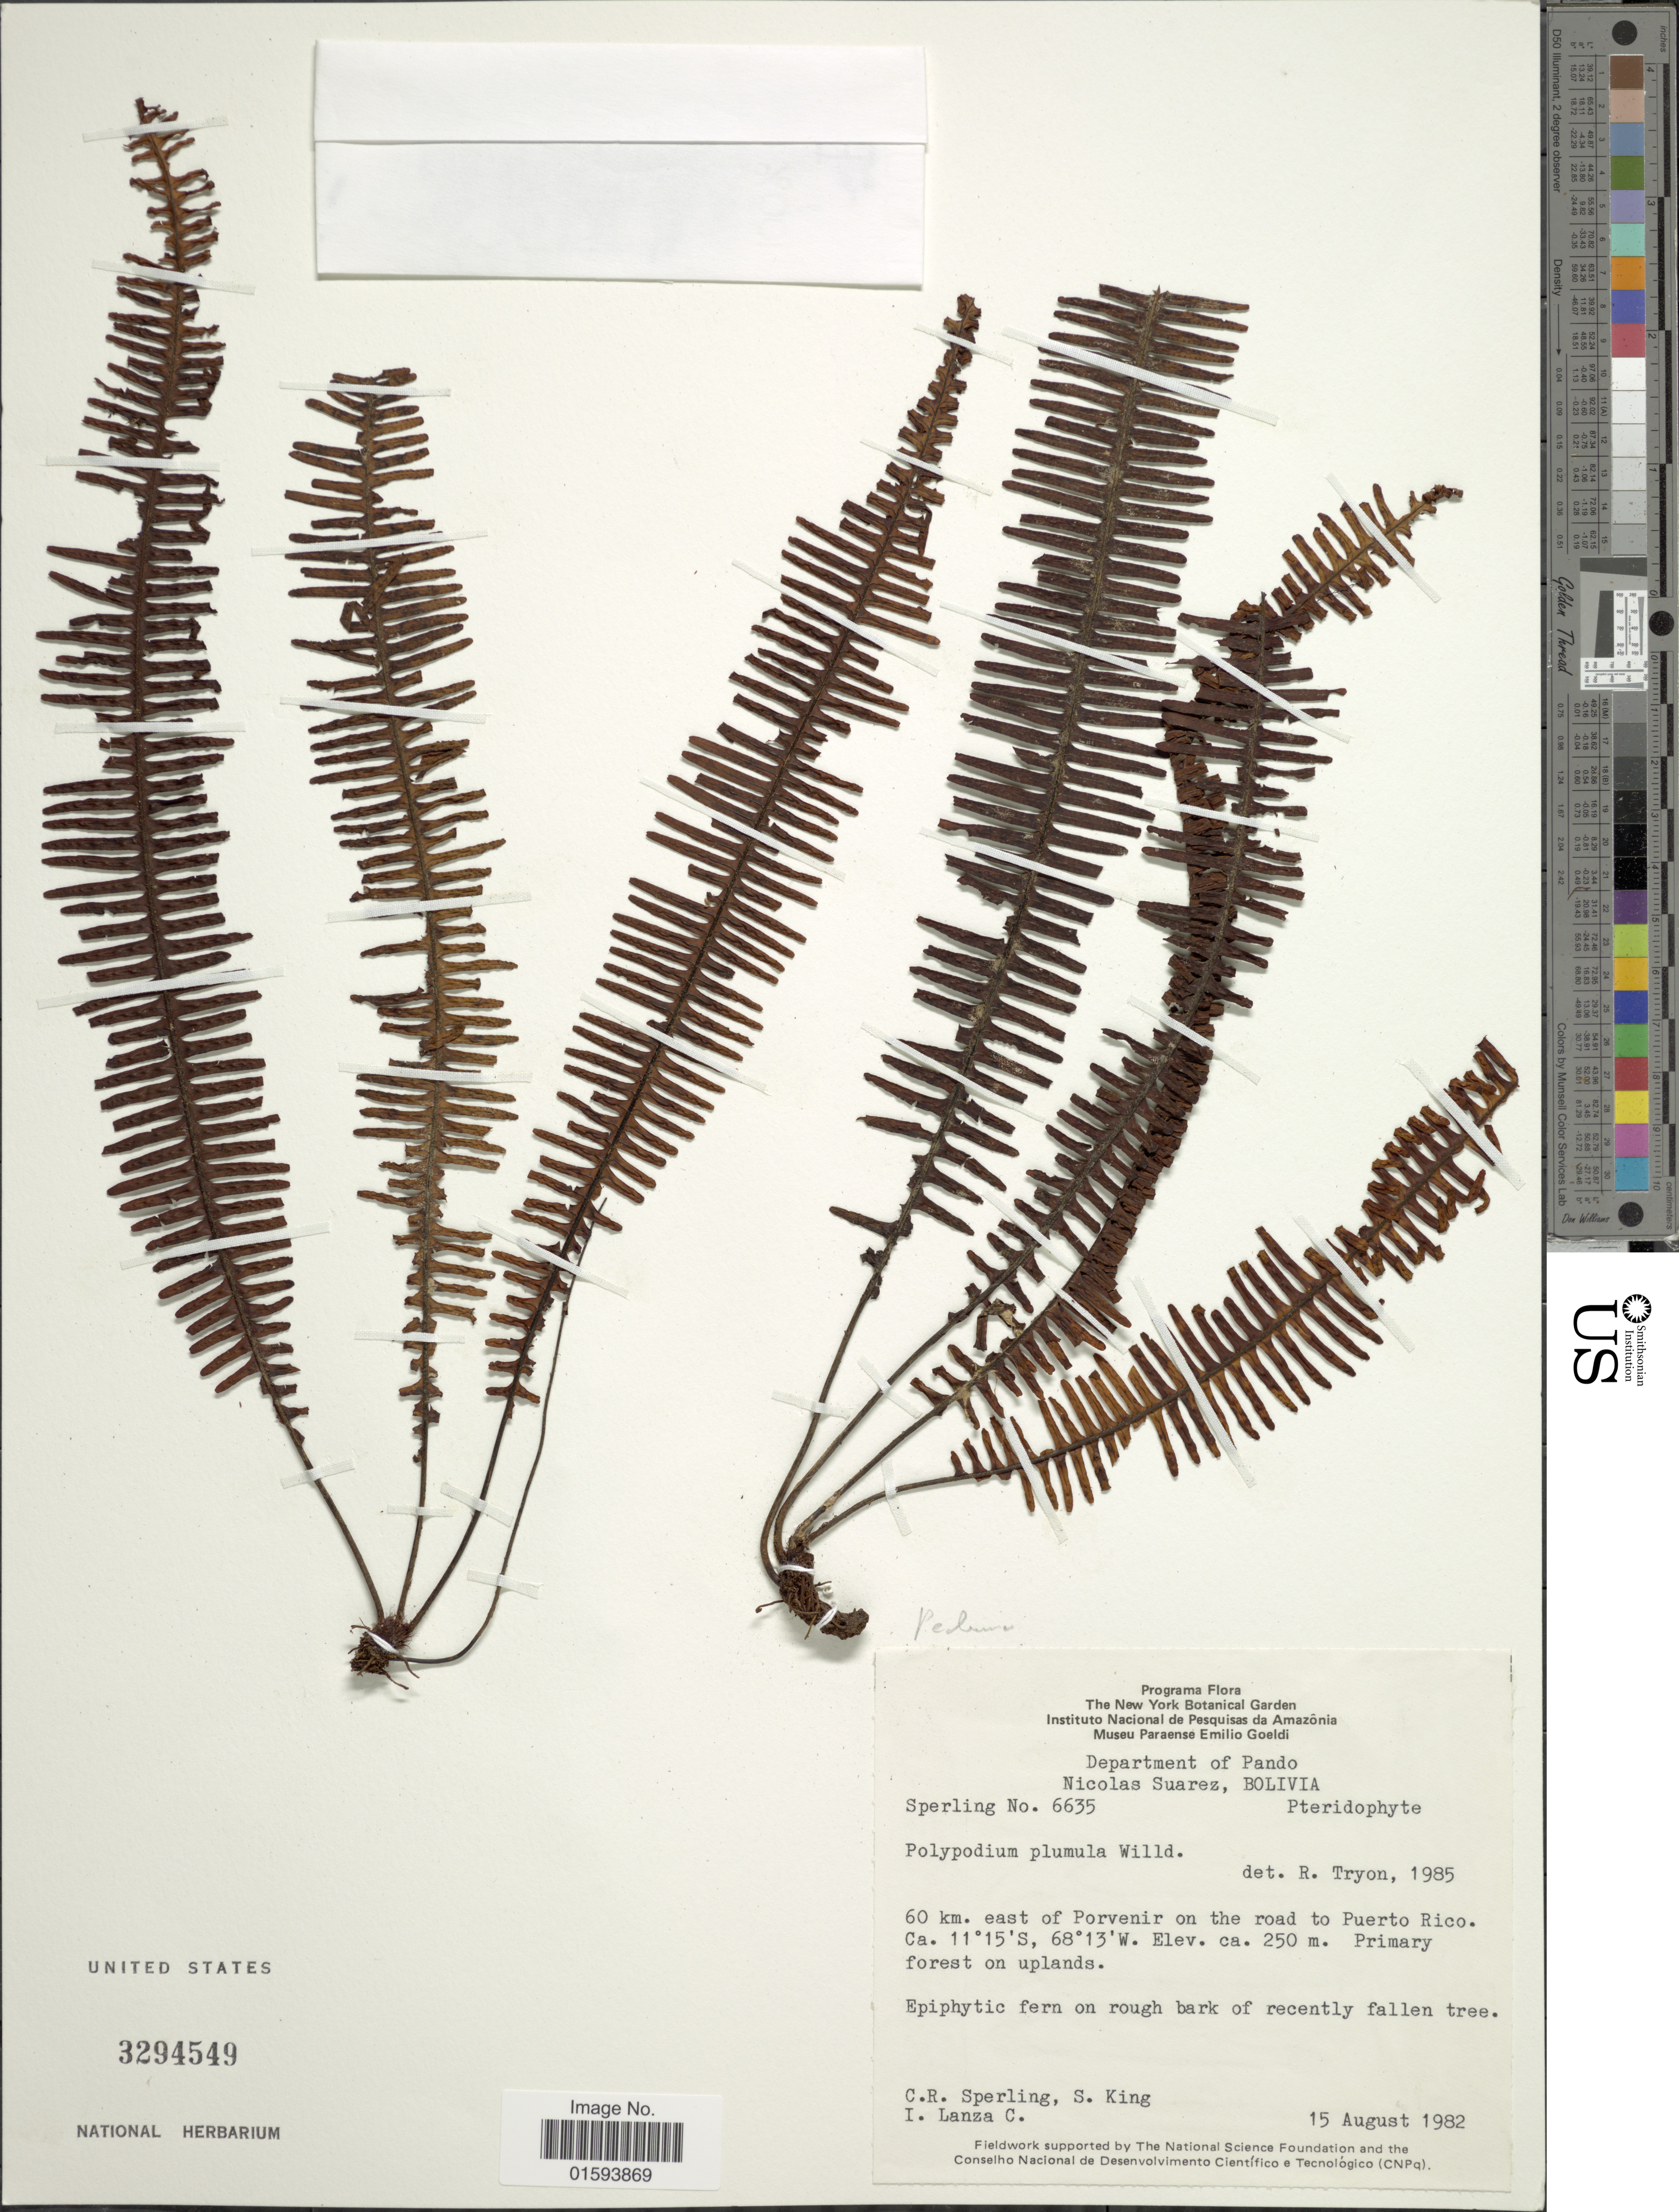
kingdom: Plantae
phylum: Tracheophyta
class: Polypodiopsida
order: Polypodiales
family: Polypodiaceae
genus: Pecluma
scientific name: Pecluma plumula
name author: (Humb. & Bonpl. ex Willd.) M.G. Price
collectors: C. R. Sperling, S. King & I. Lanza C.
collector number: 6635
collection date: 1982-08-15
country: Bolivia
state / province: Pando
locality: Nicolas Suarez, Bolivia, 60 km. east of Porvenir on the road to Puerto Rico.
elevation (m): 250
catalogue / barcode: US 3294549